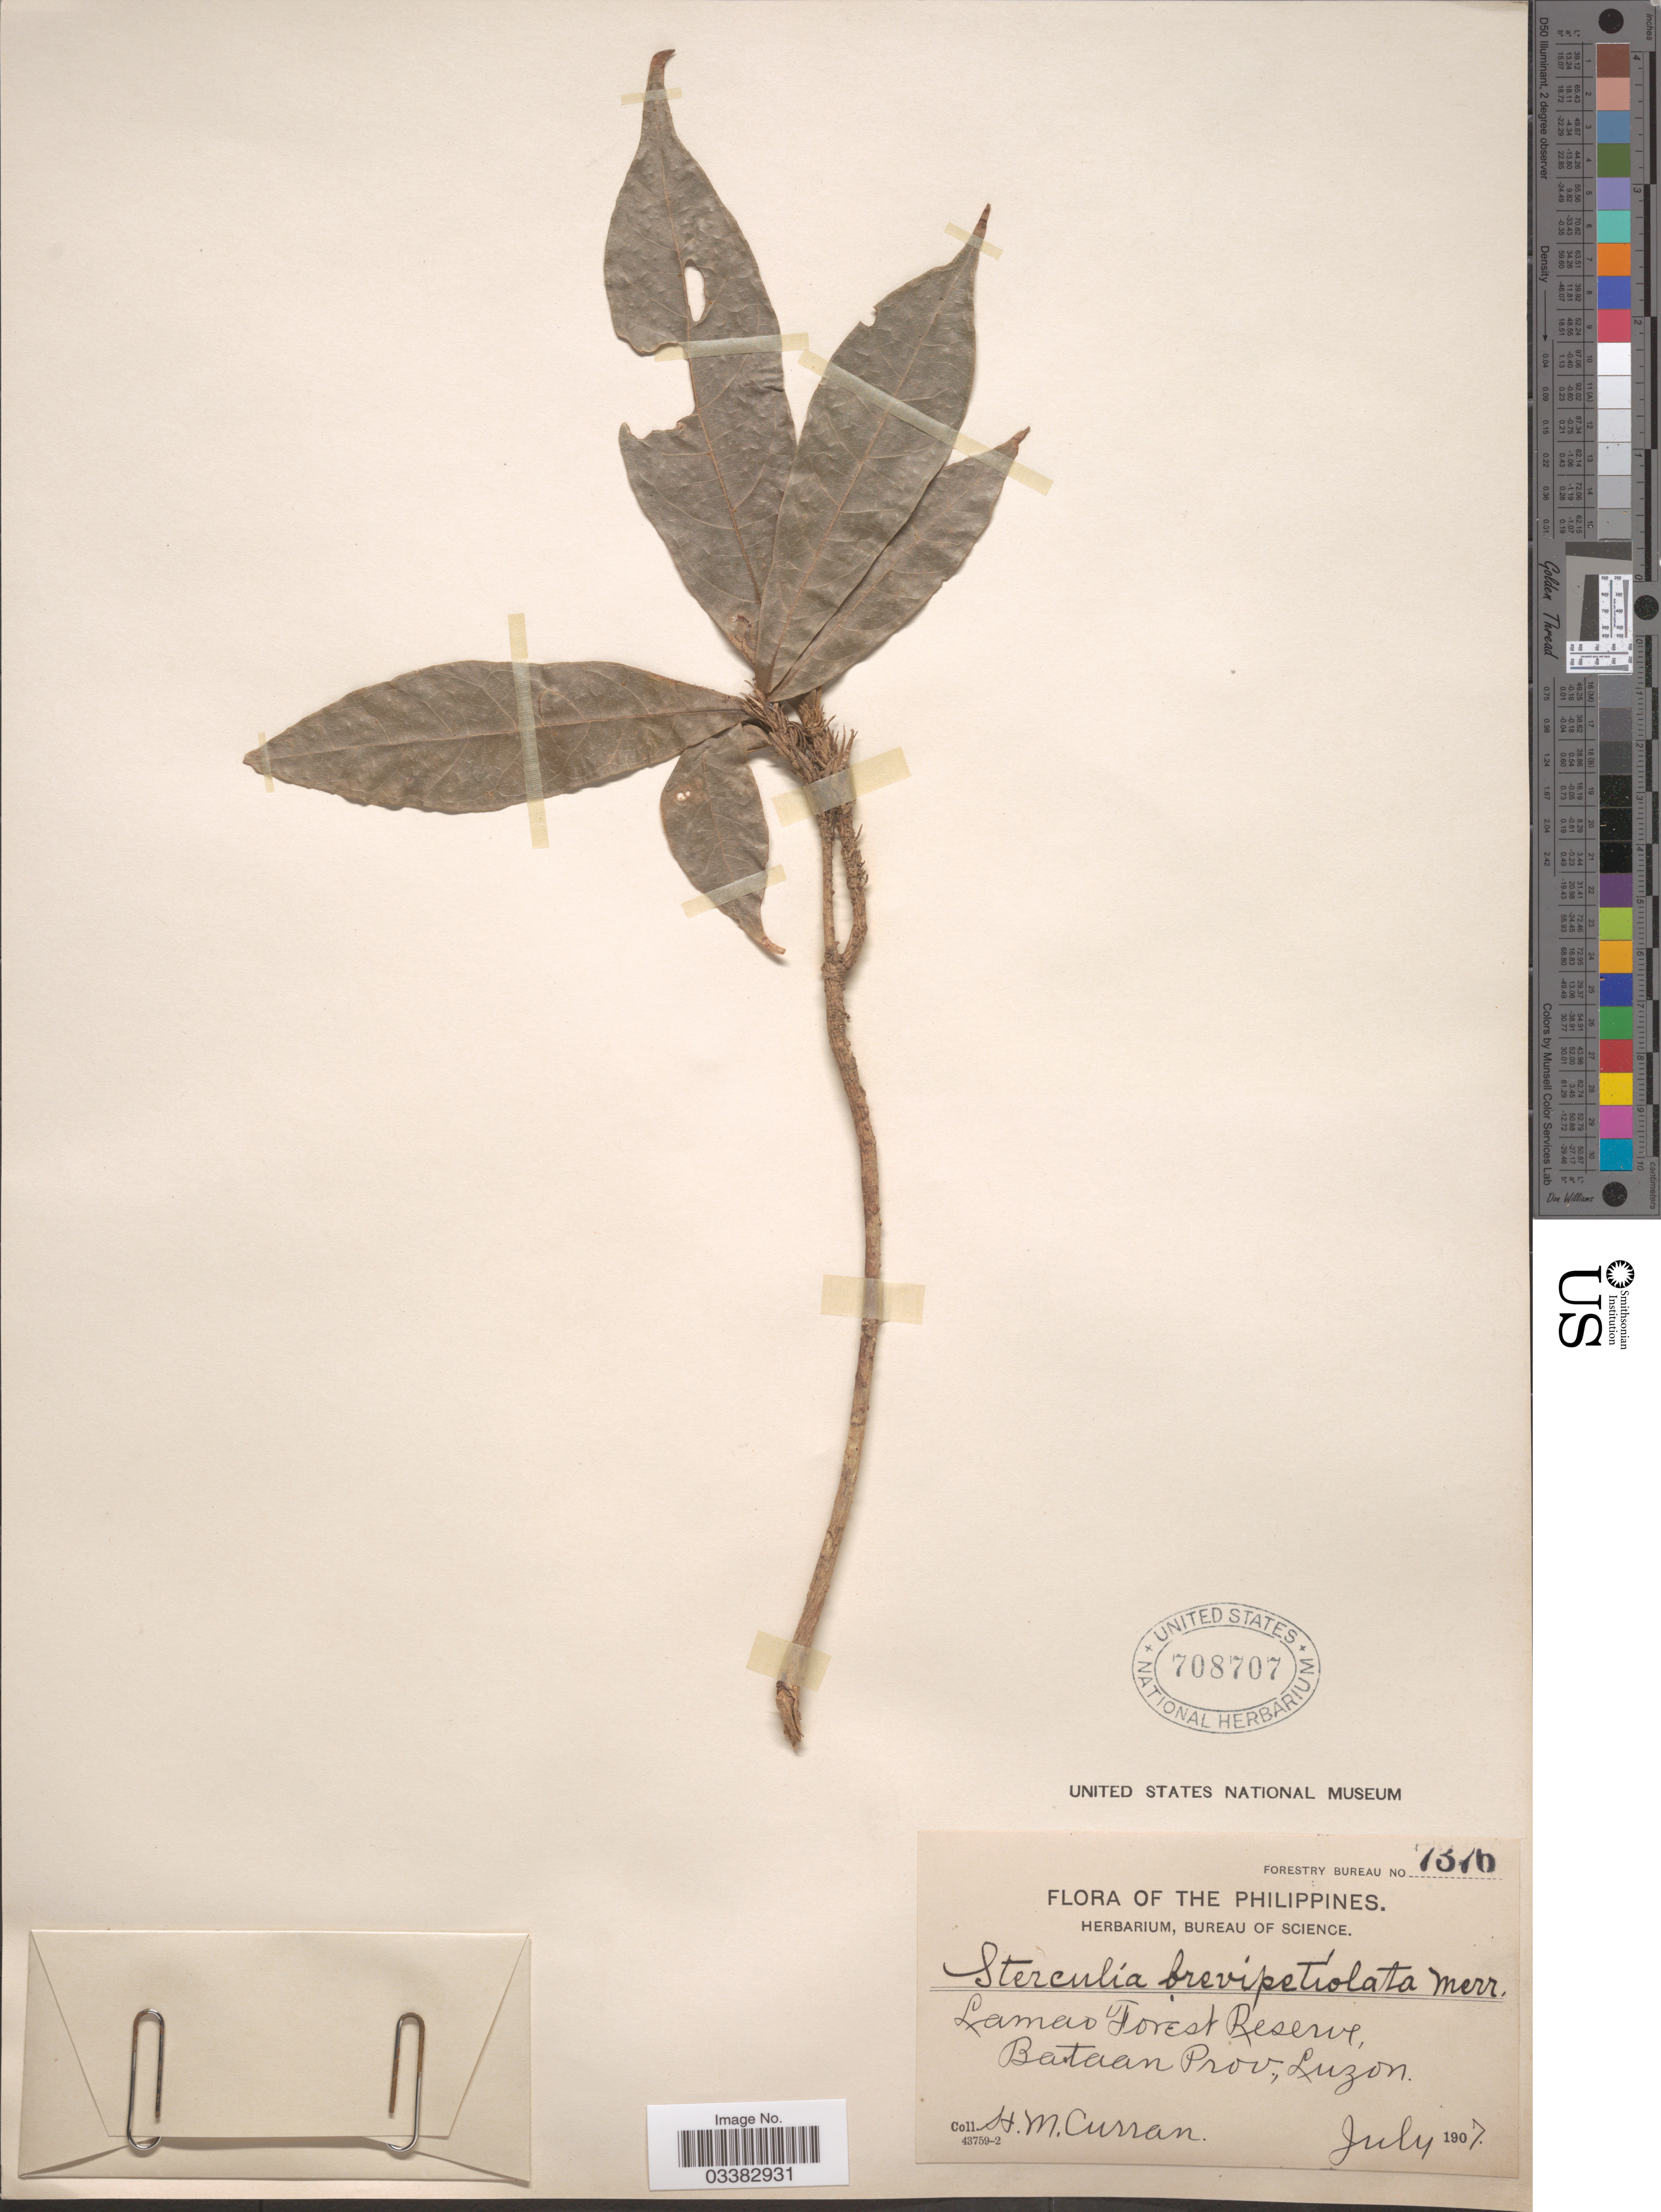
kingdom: Plantae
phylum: Tracheophyta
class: Magnoliopsida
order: Malvales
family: Malvaceae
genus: Sterculia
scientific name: Sterculia brevipetiolata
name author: Merr.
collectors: H. M. Curran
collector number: Forestry Bureau 7376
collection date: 1907-07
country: Philippines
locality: Lamao Forest Reserve, Bataan Prov., Luzon.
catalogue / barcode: US 708707